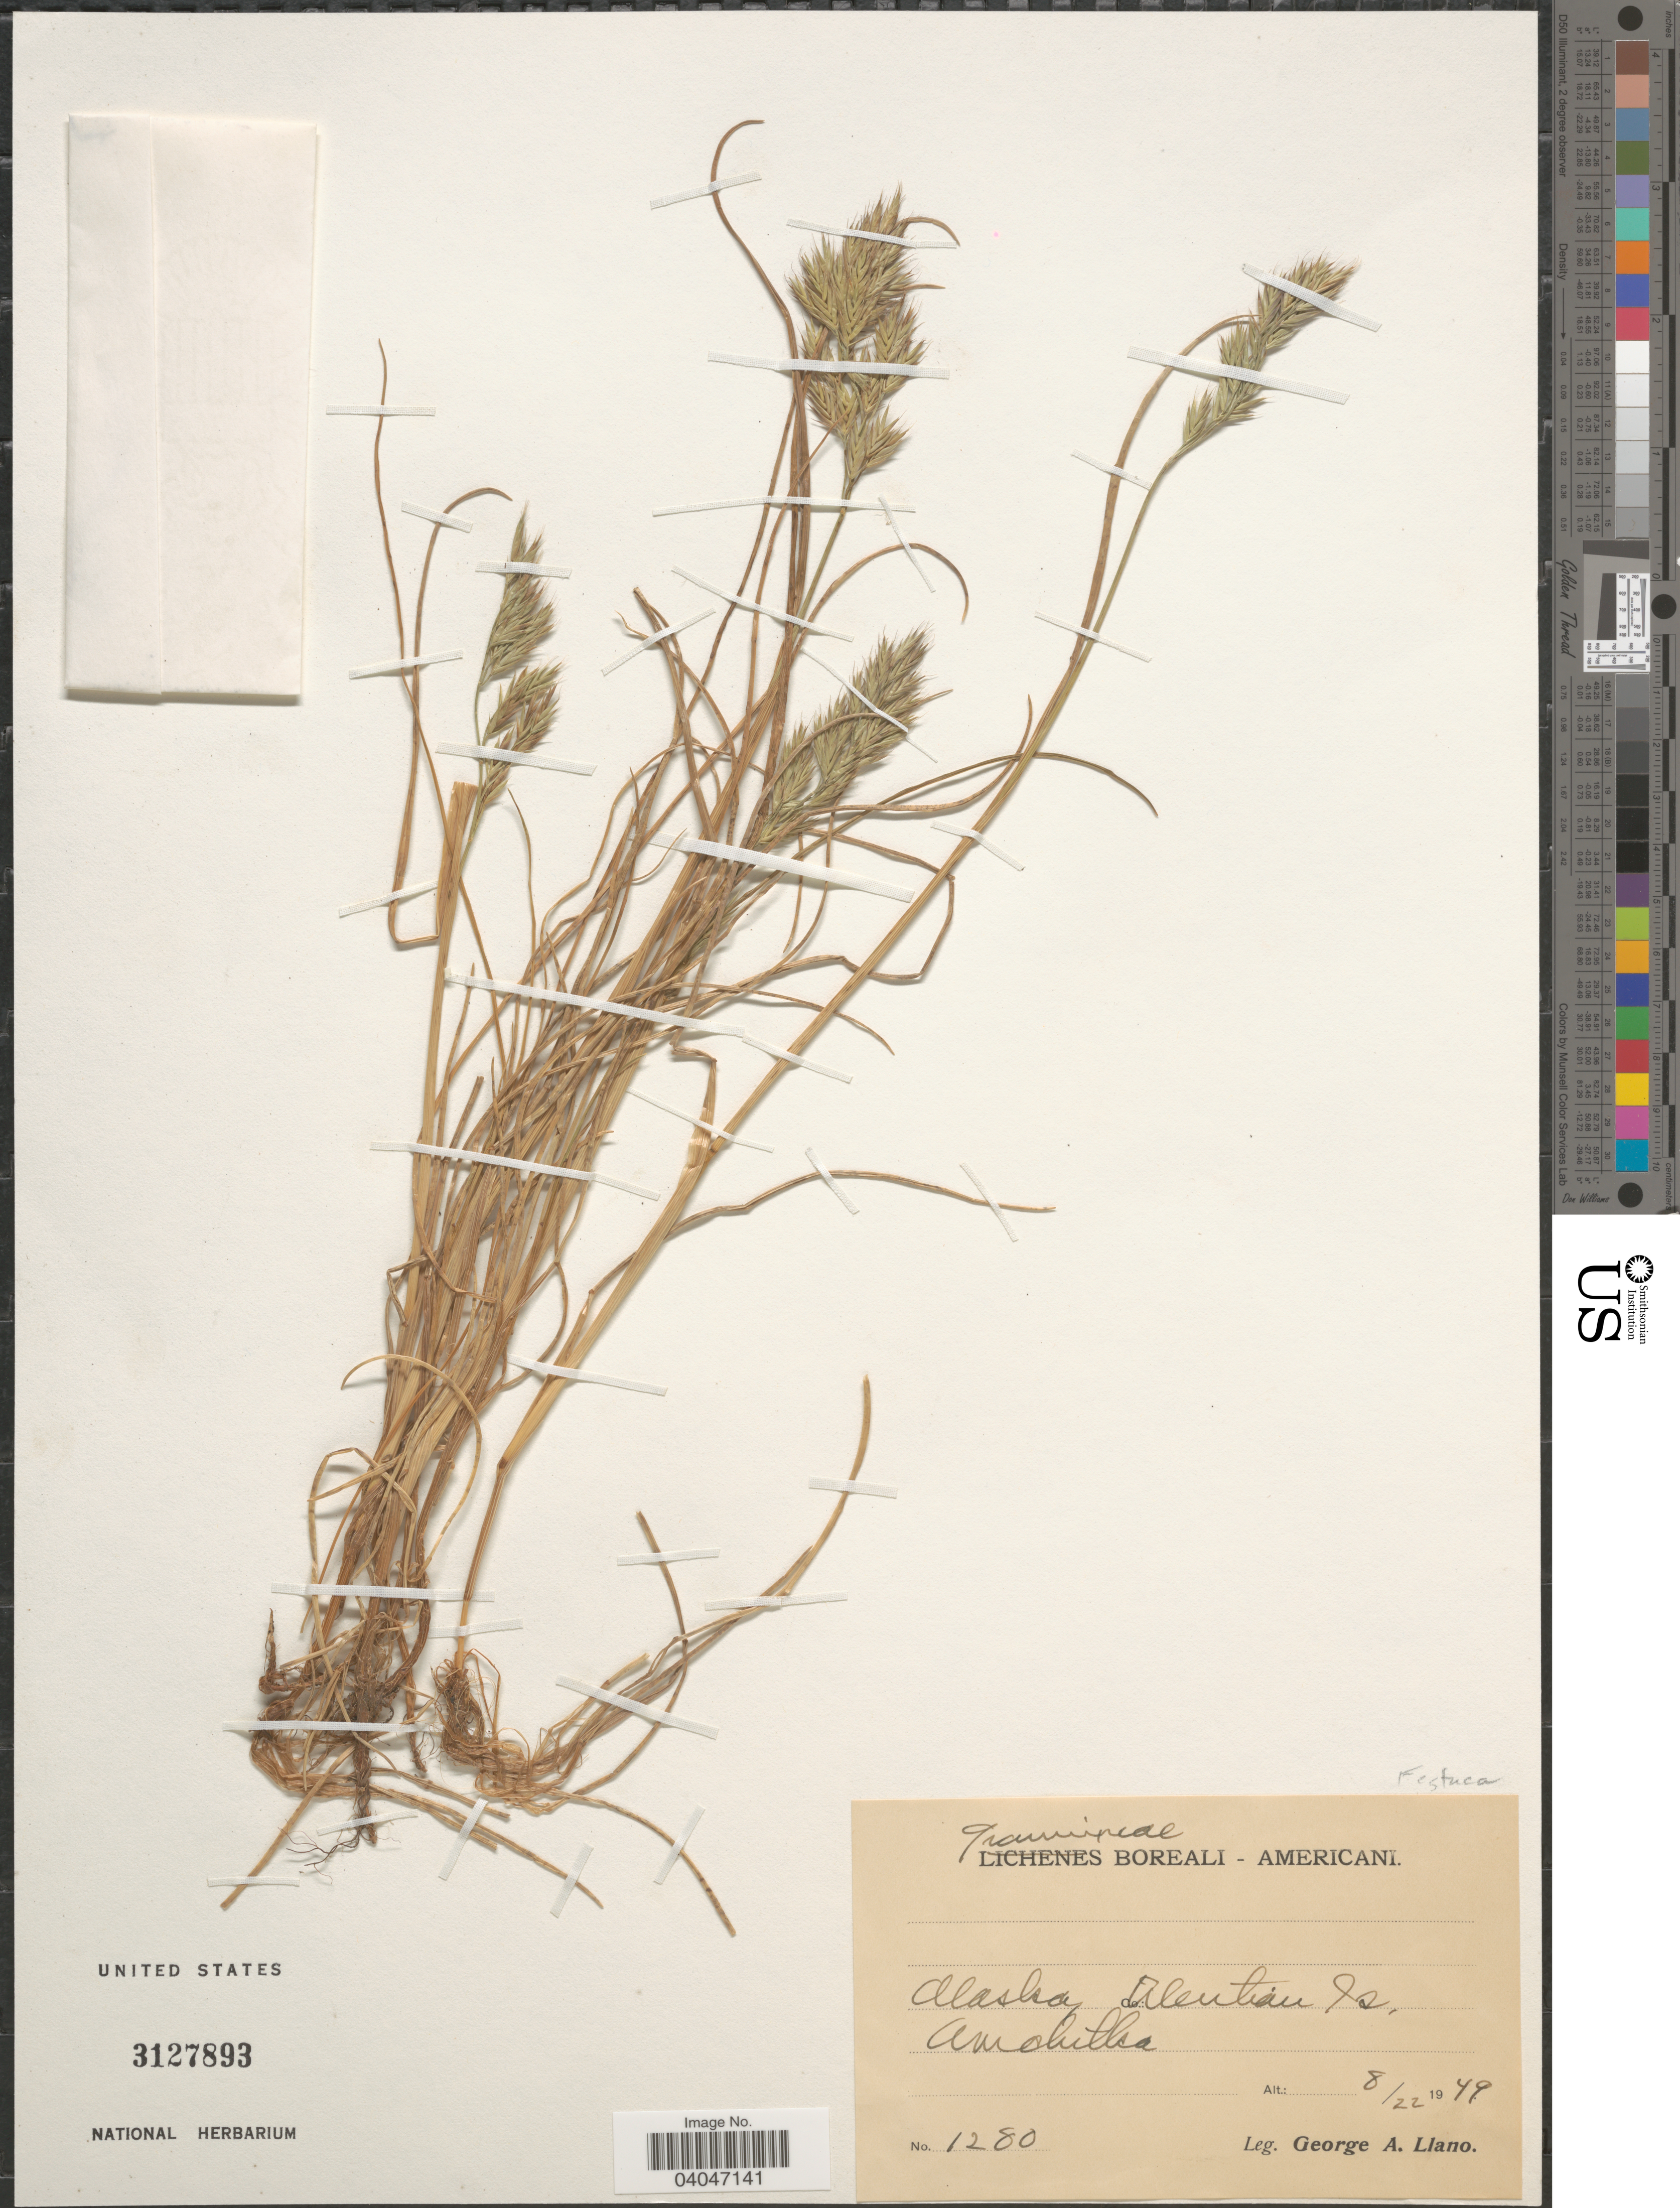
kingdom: Plantae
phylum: Tracheophyta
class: Liliopsida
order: Poales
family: Poaceae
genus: Festuca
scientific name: Festuca sp.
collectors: G. Llano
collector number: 1280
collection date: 1949-08-22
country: United States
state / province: Alaska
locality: Boreali-Americani. Aleutian Is. Amchitka.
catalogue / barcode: US 3127893